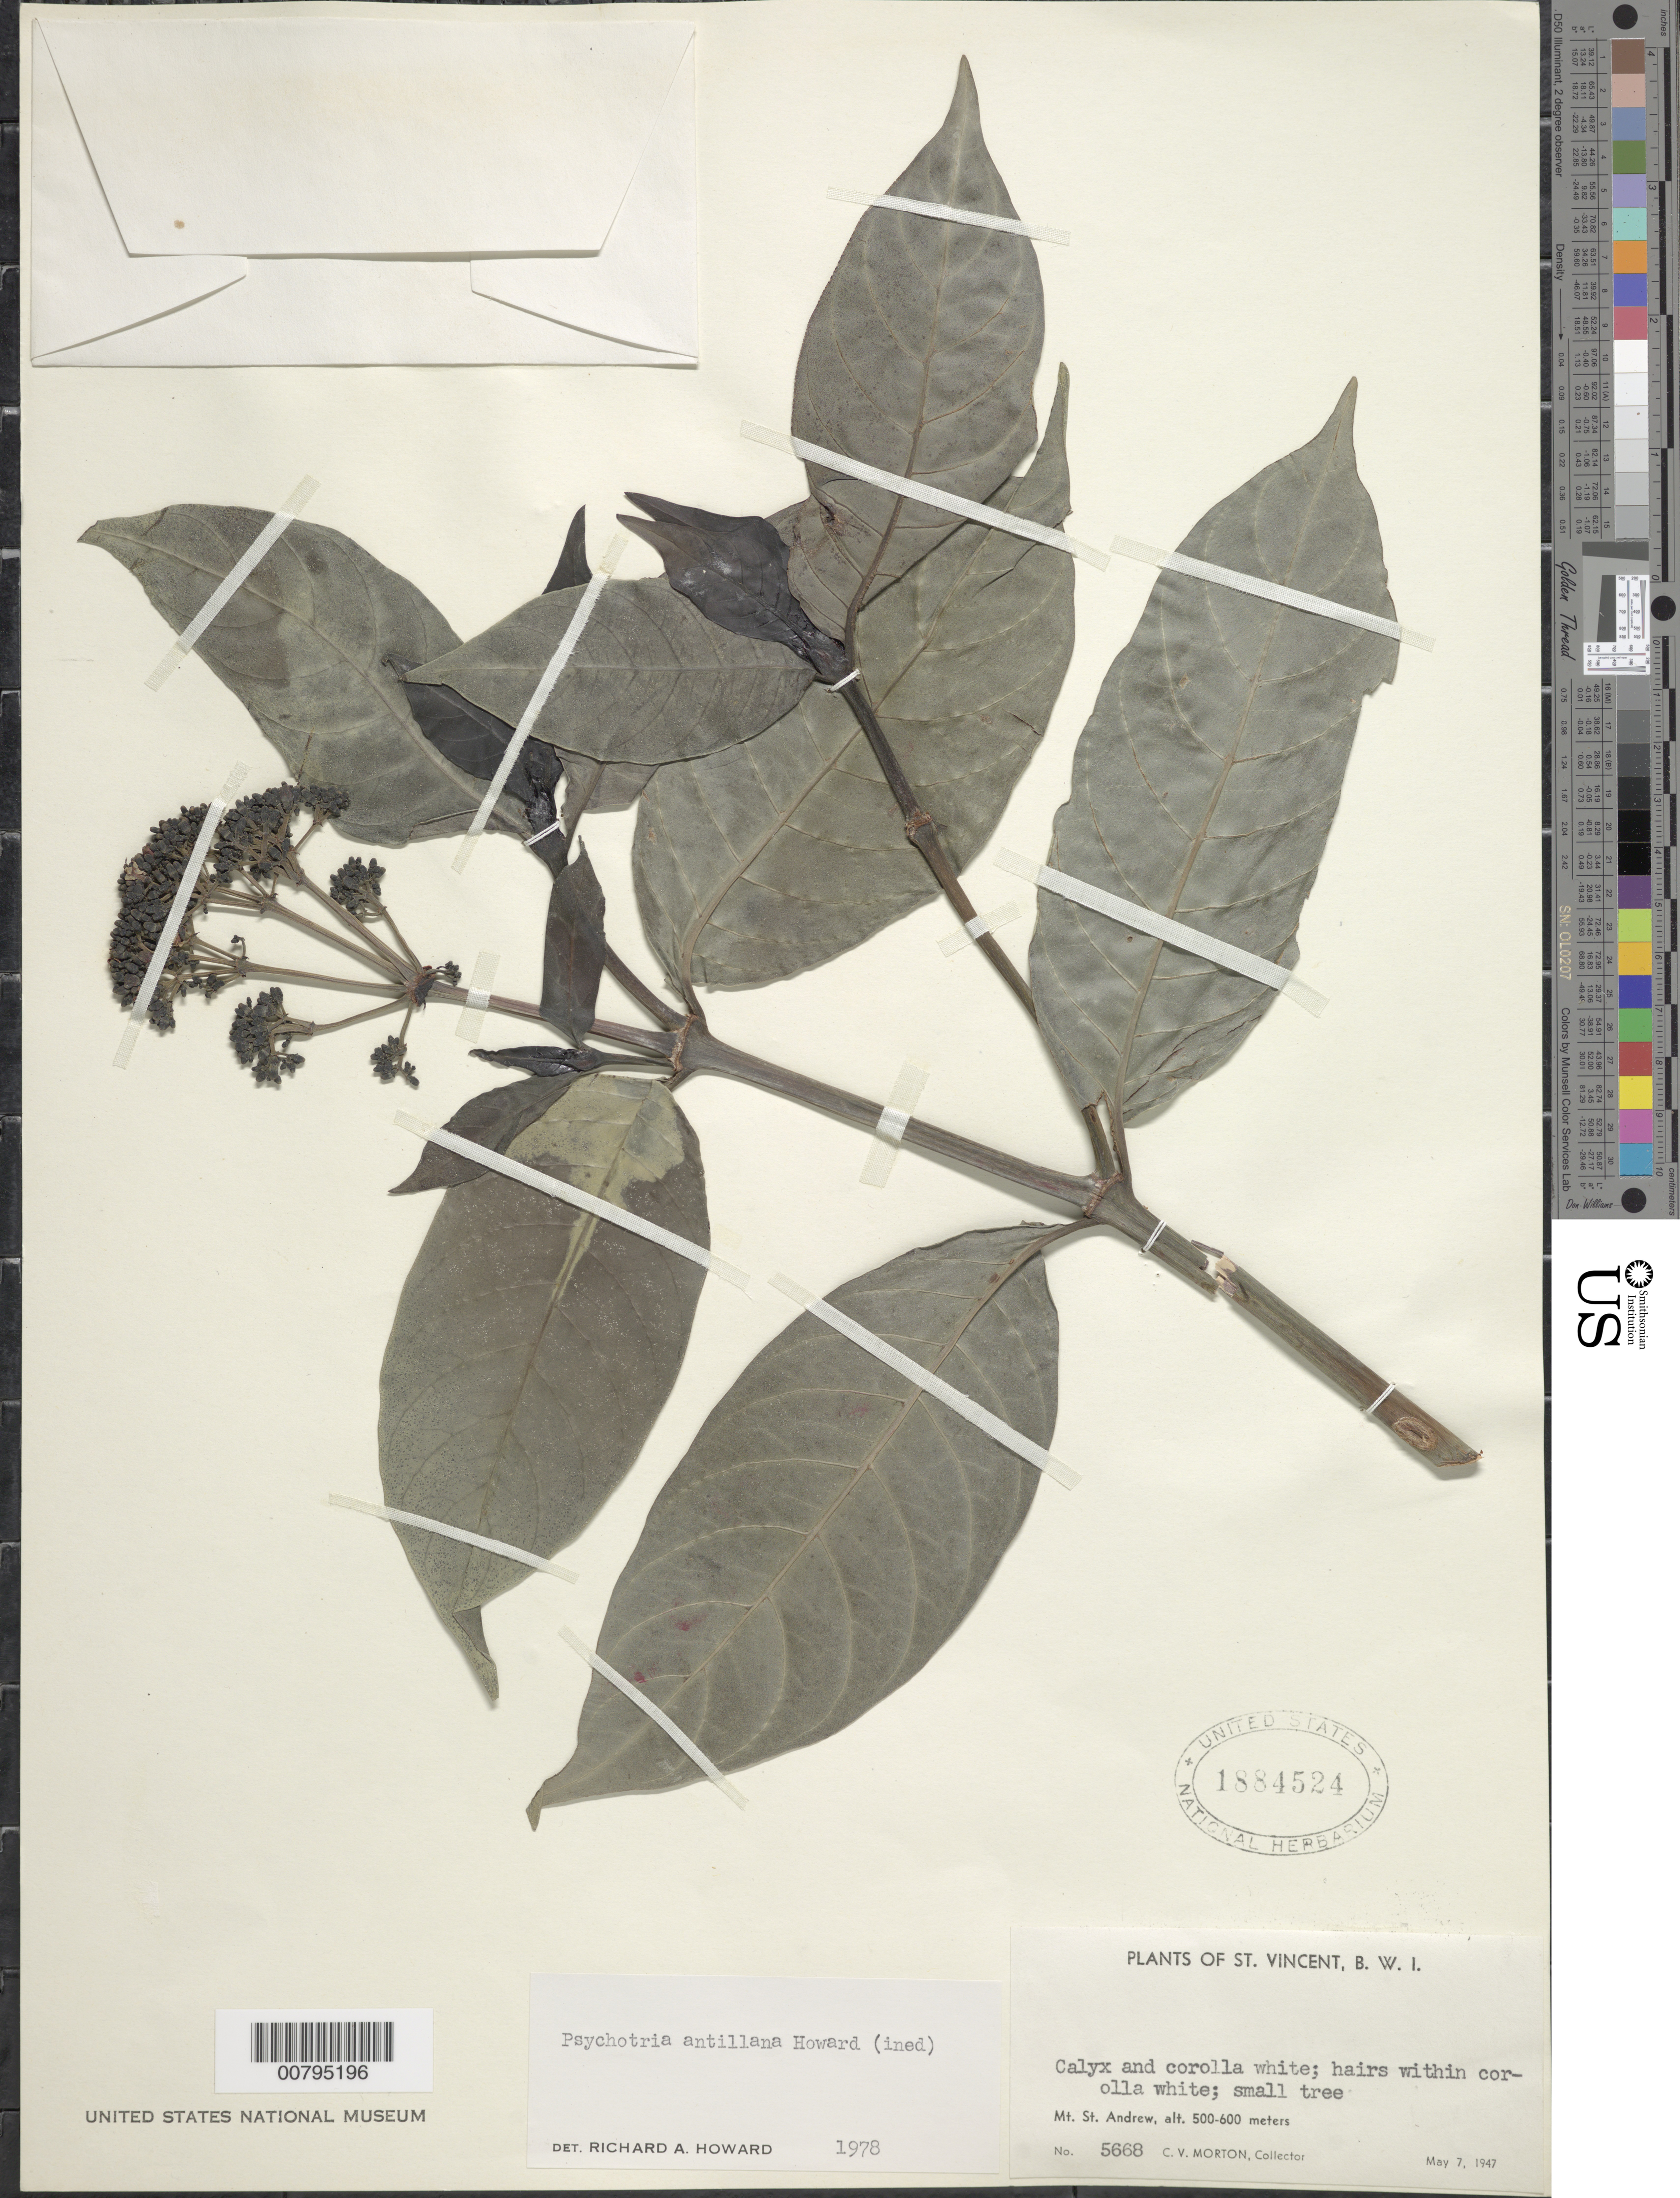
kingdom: Plantae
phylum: Tracheophyta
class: Magnoliopsida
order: Gentianales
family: Rubiaceae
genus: Psychotria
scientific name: Psychotria sp.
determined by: Howard, R. A.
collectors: C. V. Morton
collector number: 5668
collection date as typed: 07 May 1947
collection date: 1947-05-07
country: St. Vincent - Grenadines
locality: Mt. St. Andrew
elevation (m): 500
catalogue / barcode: US 1884524